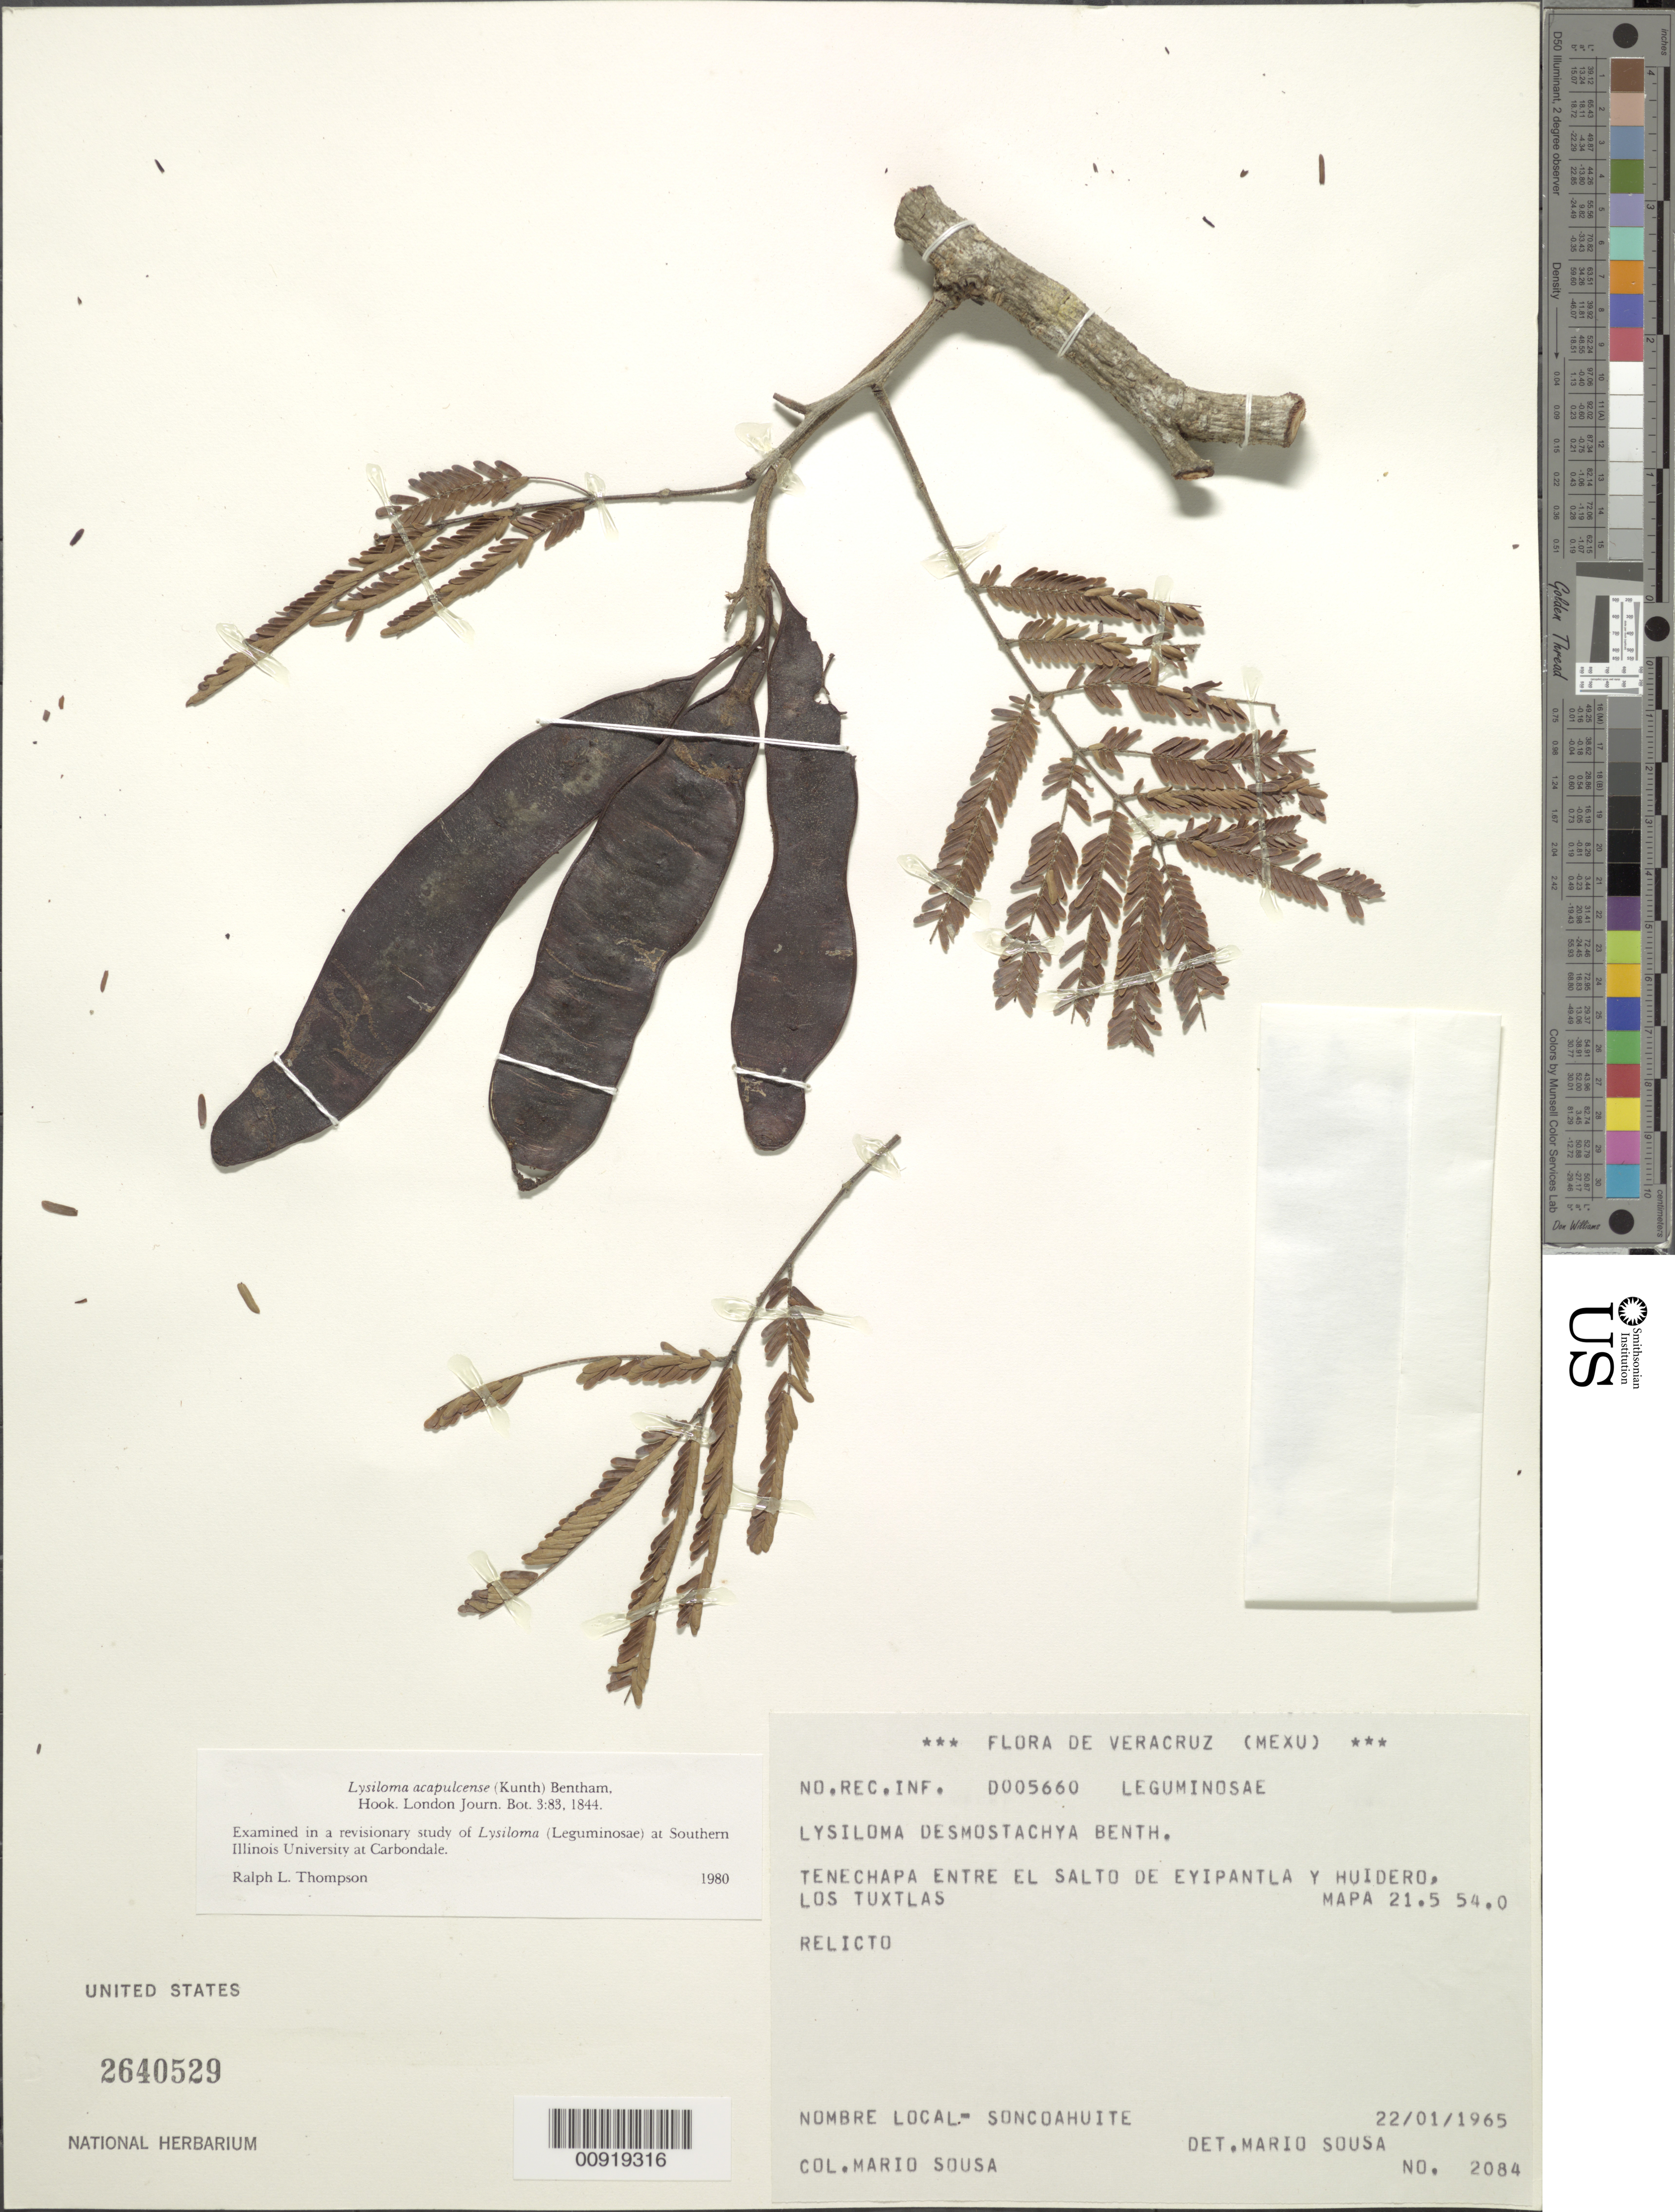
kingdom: Plantae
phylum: Tracheophyta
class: Magnoliopsida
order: Fabales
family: Fabaceae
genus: Lysiloma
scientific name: Lysiloma acapulcense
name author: (Kunth) Benth.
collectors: M. Sousa S.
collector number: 2084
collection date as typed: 22 Jan 1965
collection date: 1965-01-22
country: Mexico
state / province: Veracruz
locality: Tenechapa entre El Salto de Eyipantla y Huidero, Los Tuxtlas. Mapa 21.5 54.0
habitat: Caudal.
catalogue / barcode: US 2640529